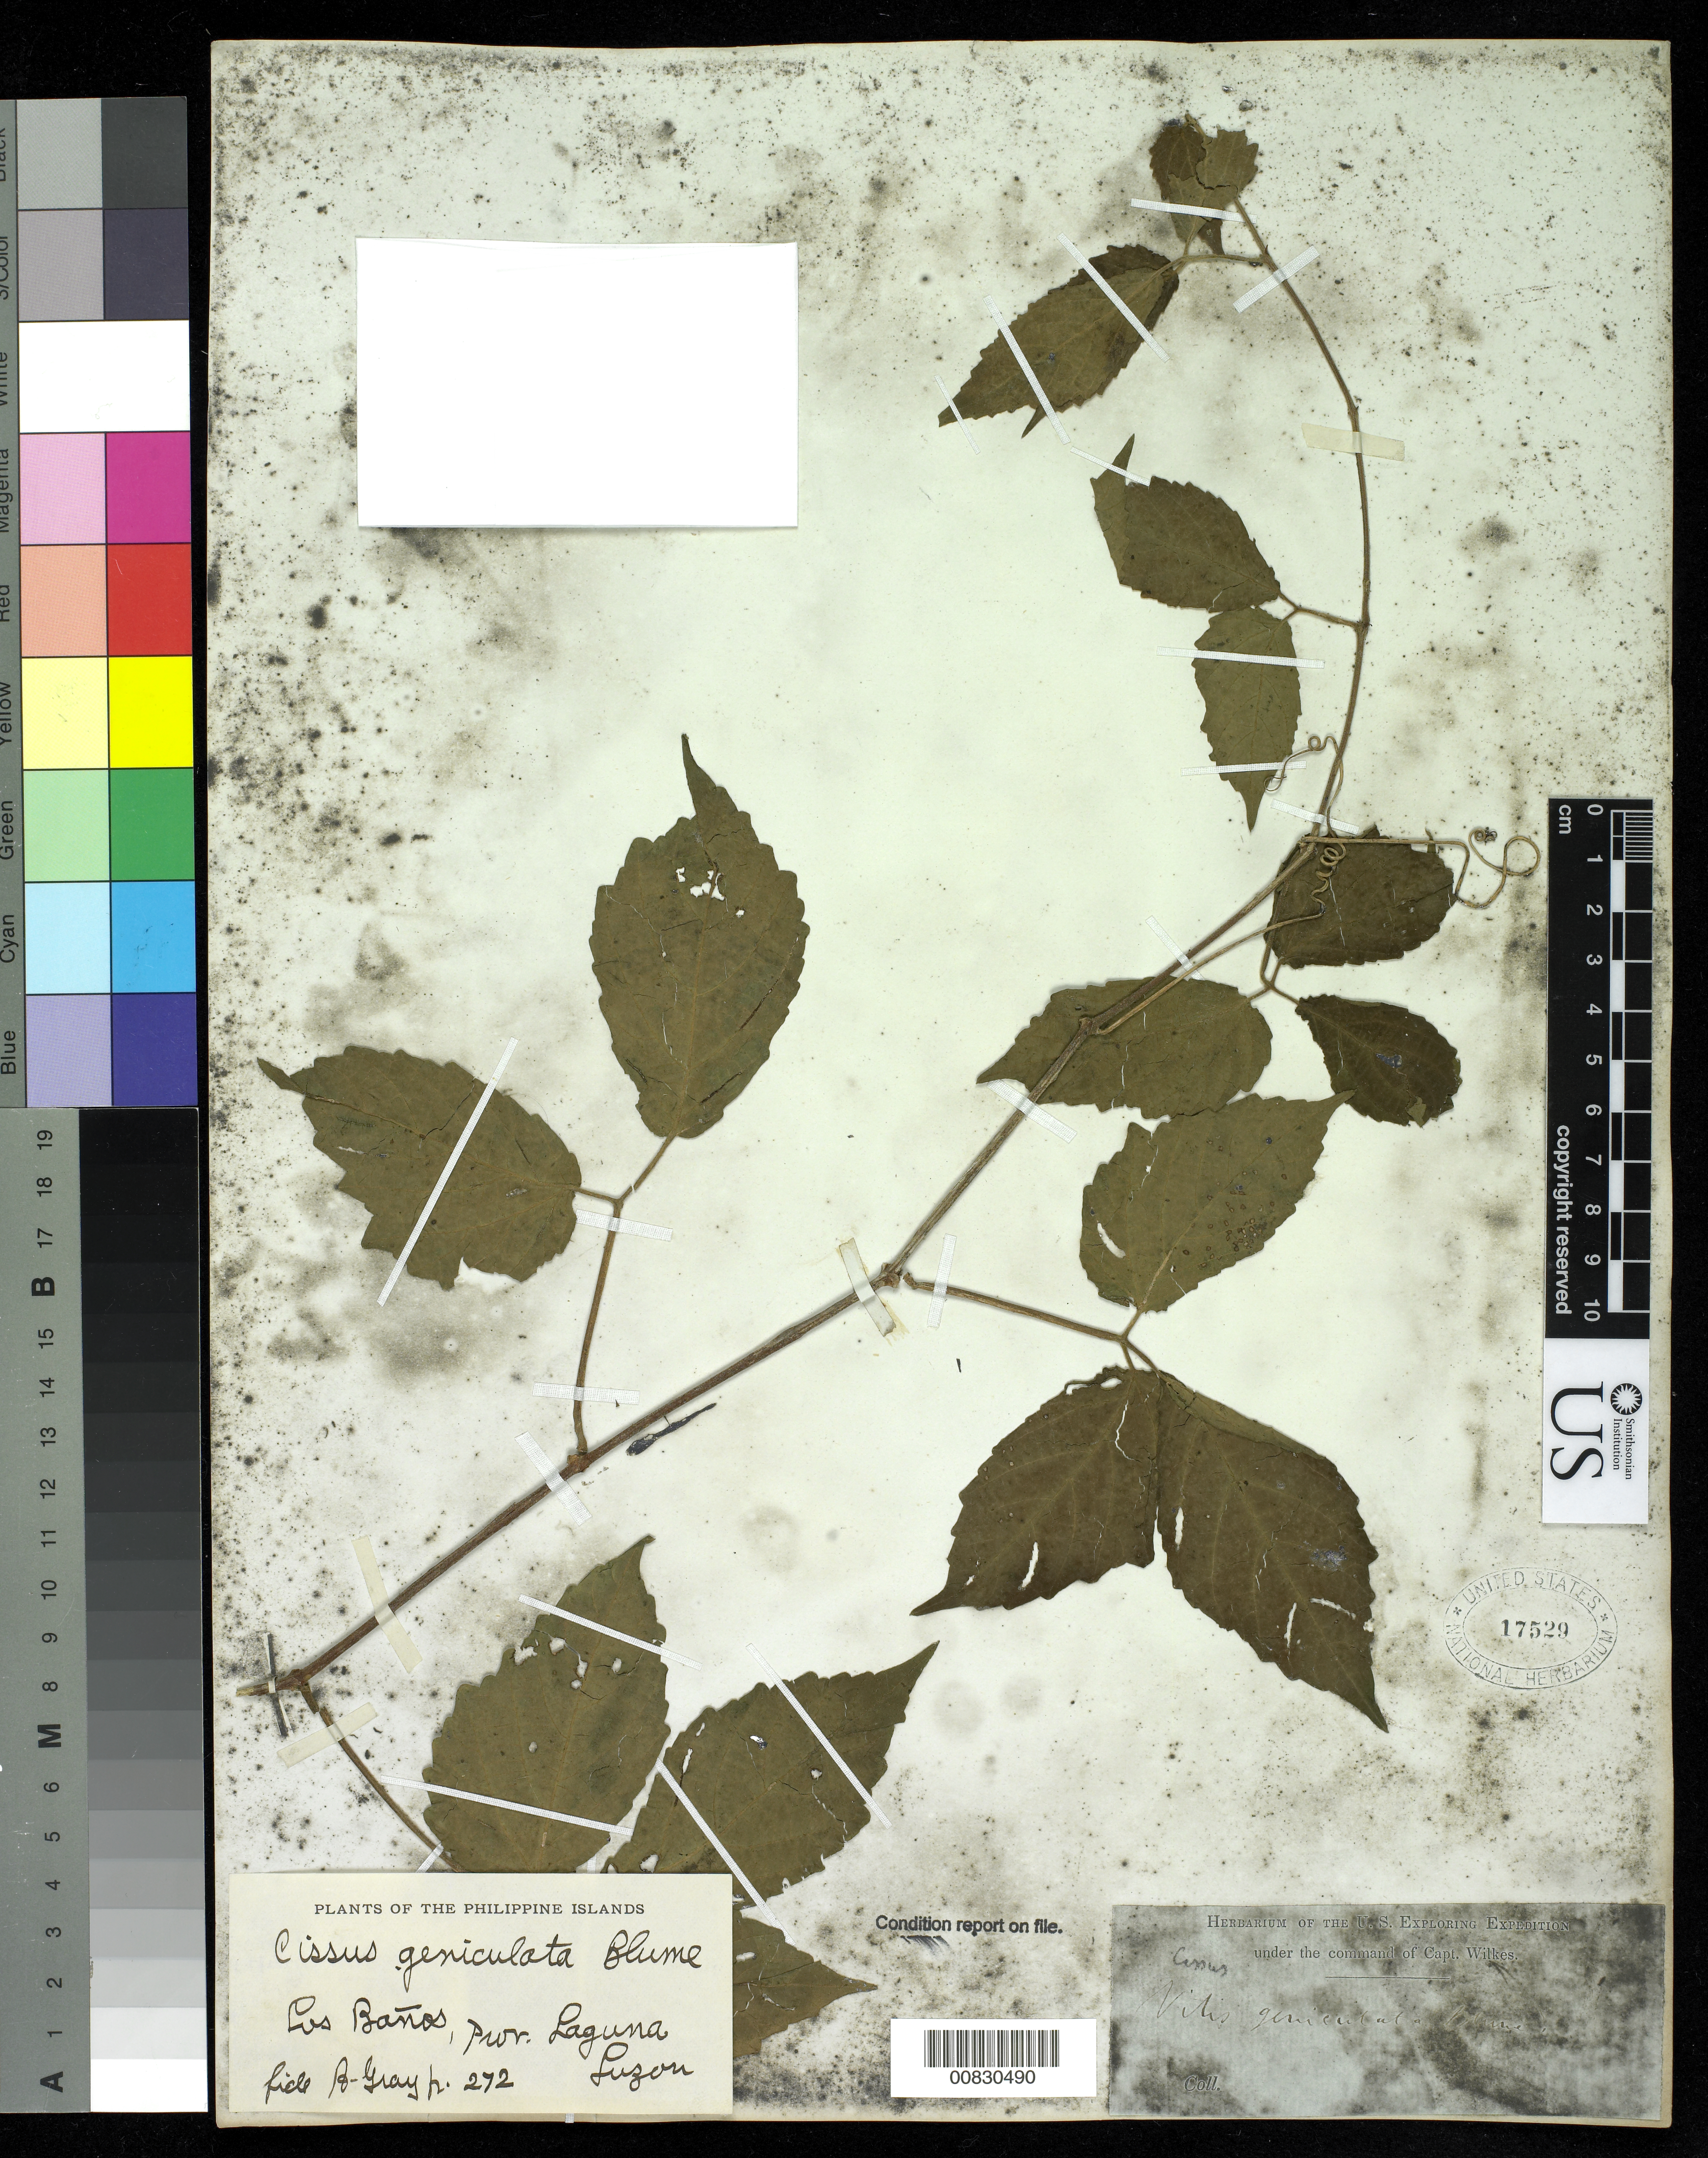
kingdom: Plantae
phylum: Tracheophyta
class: Magnoliopsida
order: Vitales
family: Vitaceae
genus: Cissus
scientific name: Cissus geniculata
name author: Blume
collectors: Wilkes Explor. Exped.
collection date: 1838/1842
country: Philippines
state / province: Calabarzon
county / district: Laguna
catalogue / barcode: US 17529